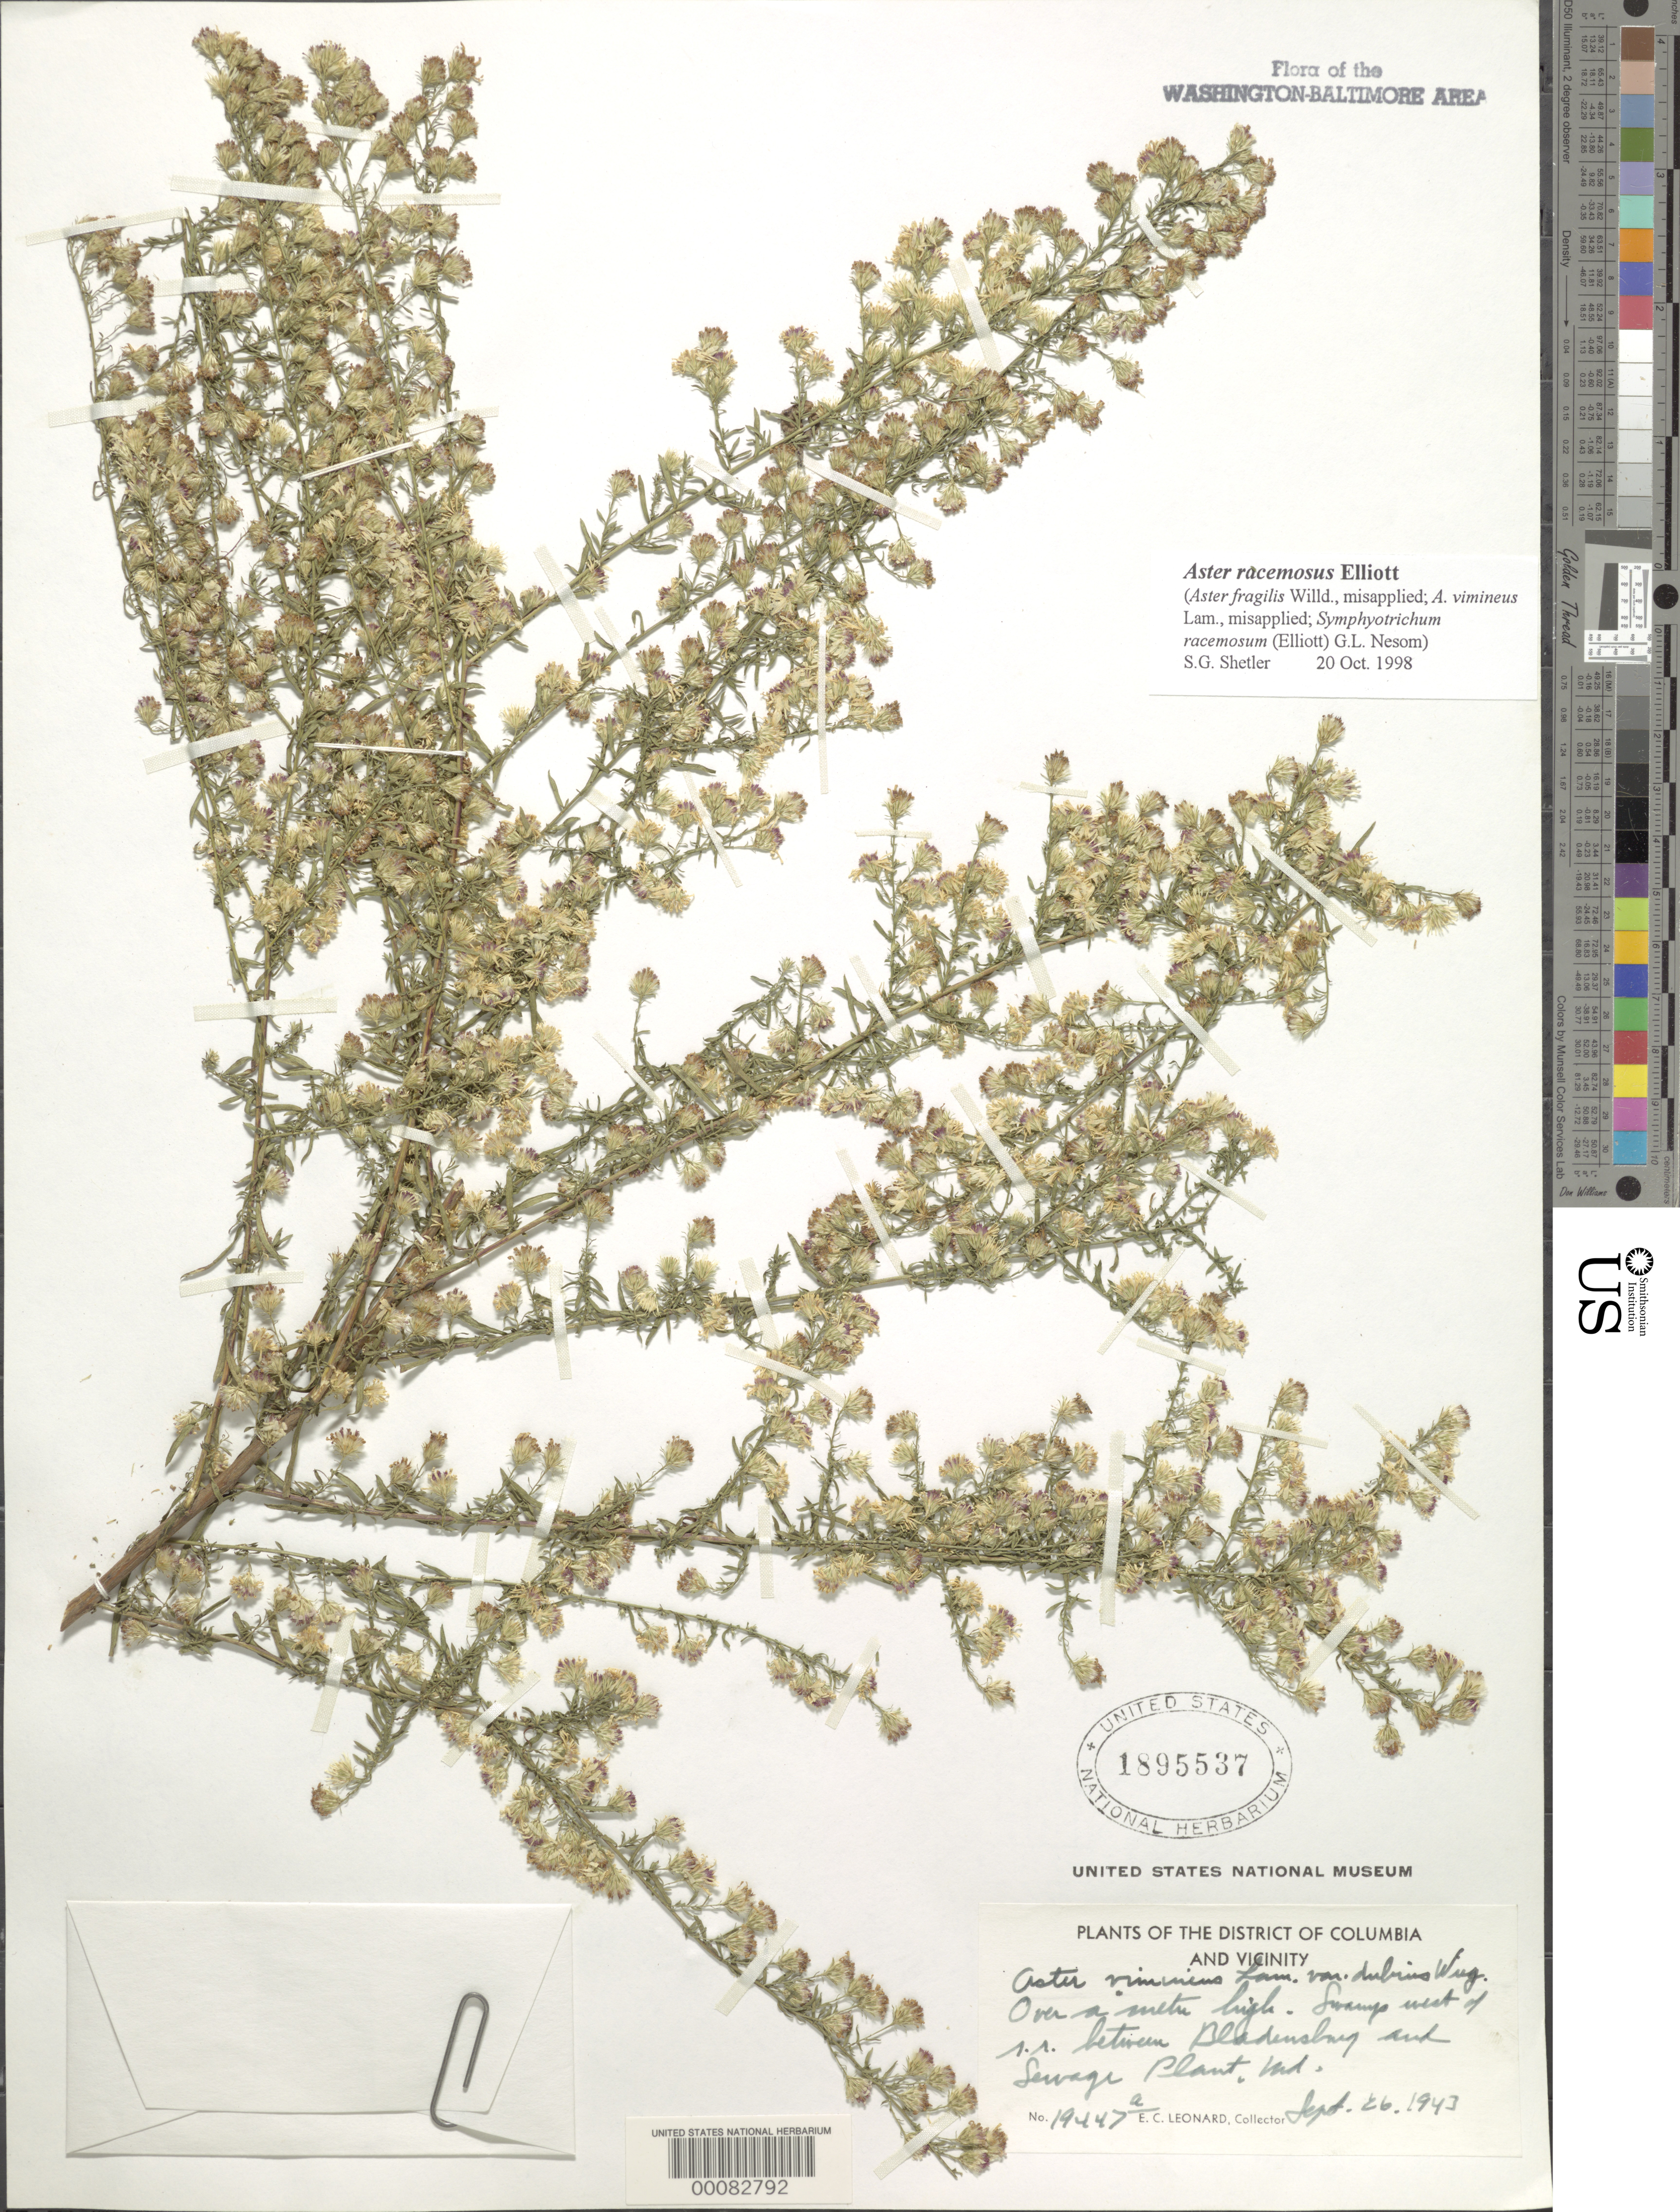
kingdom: Plantae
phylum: Tracheophyta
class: Magnoliopsida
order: Asterales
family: Asteraceae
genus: Symphyotrichum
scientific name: Symphyotrichum racemosum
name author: (Elliott) G.L. Nesom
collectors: E. C. Leonard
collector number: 19447A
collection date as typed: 26 Sep 1943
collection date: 1943-09-26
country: United States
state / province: Maryland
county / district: Prince George's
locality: between Sewage Plant and Bladensburg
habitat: Swamp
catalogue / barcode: US 1895537